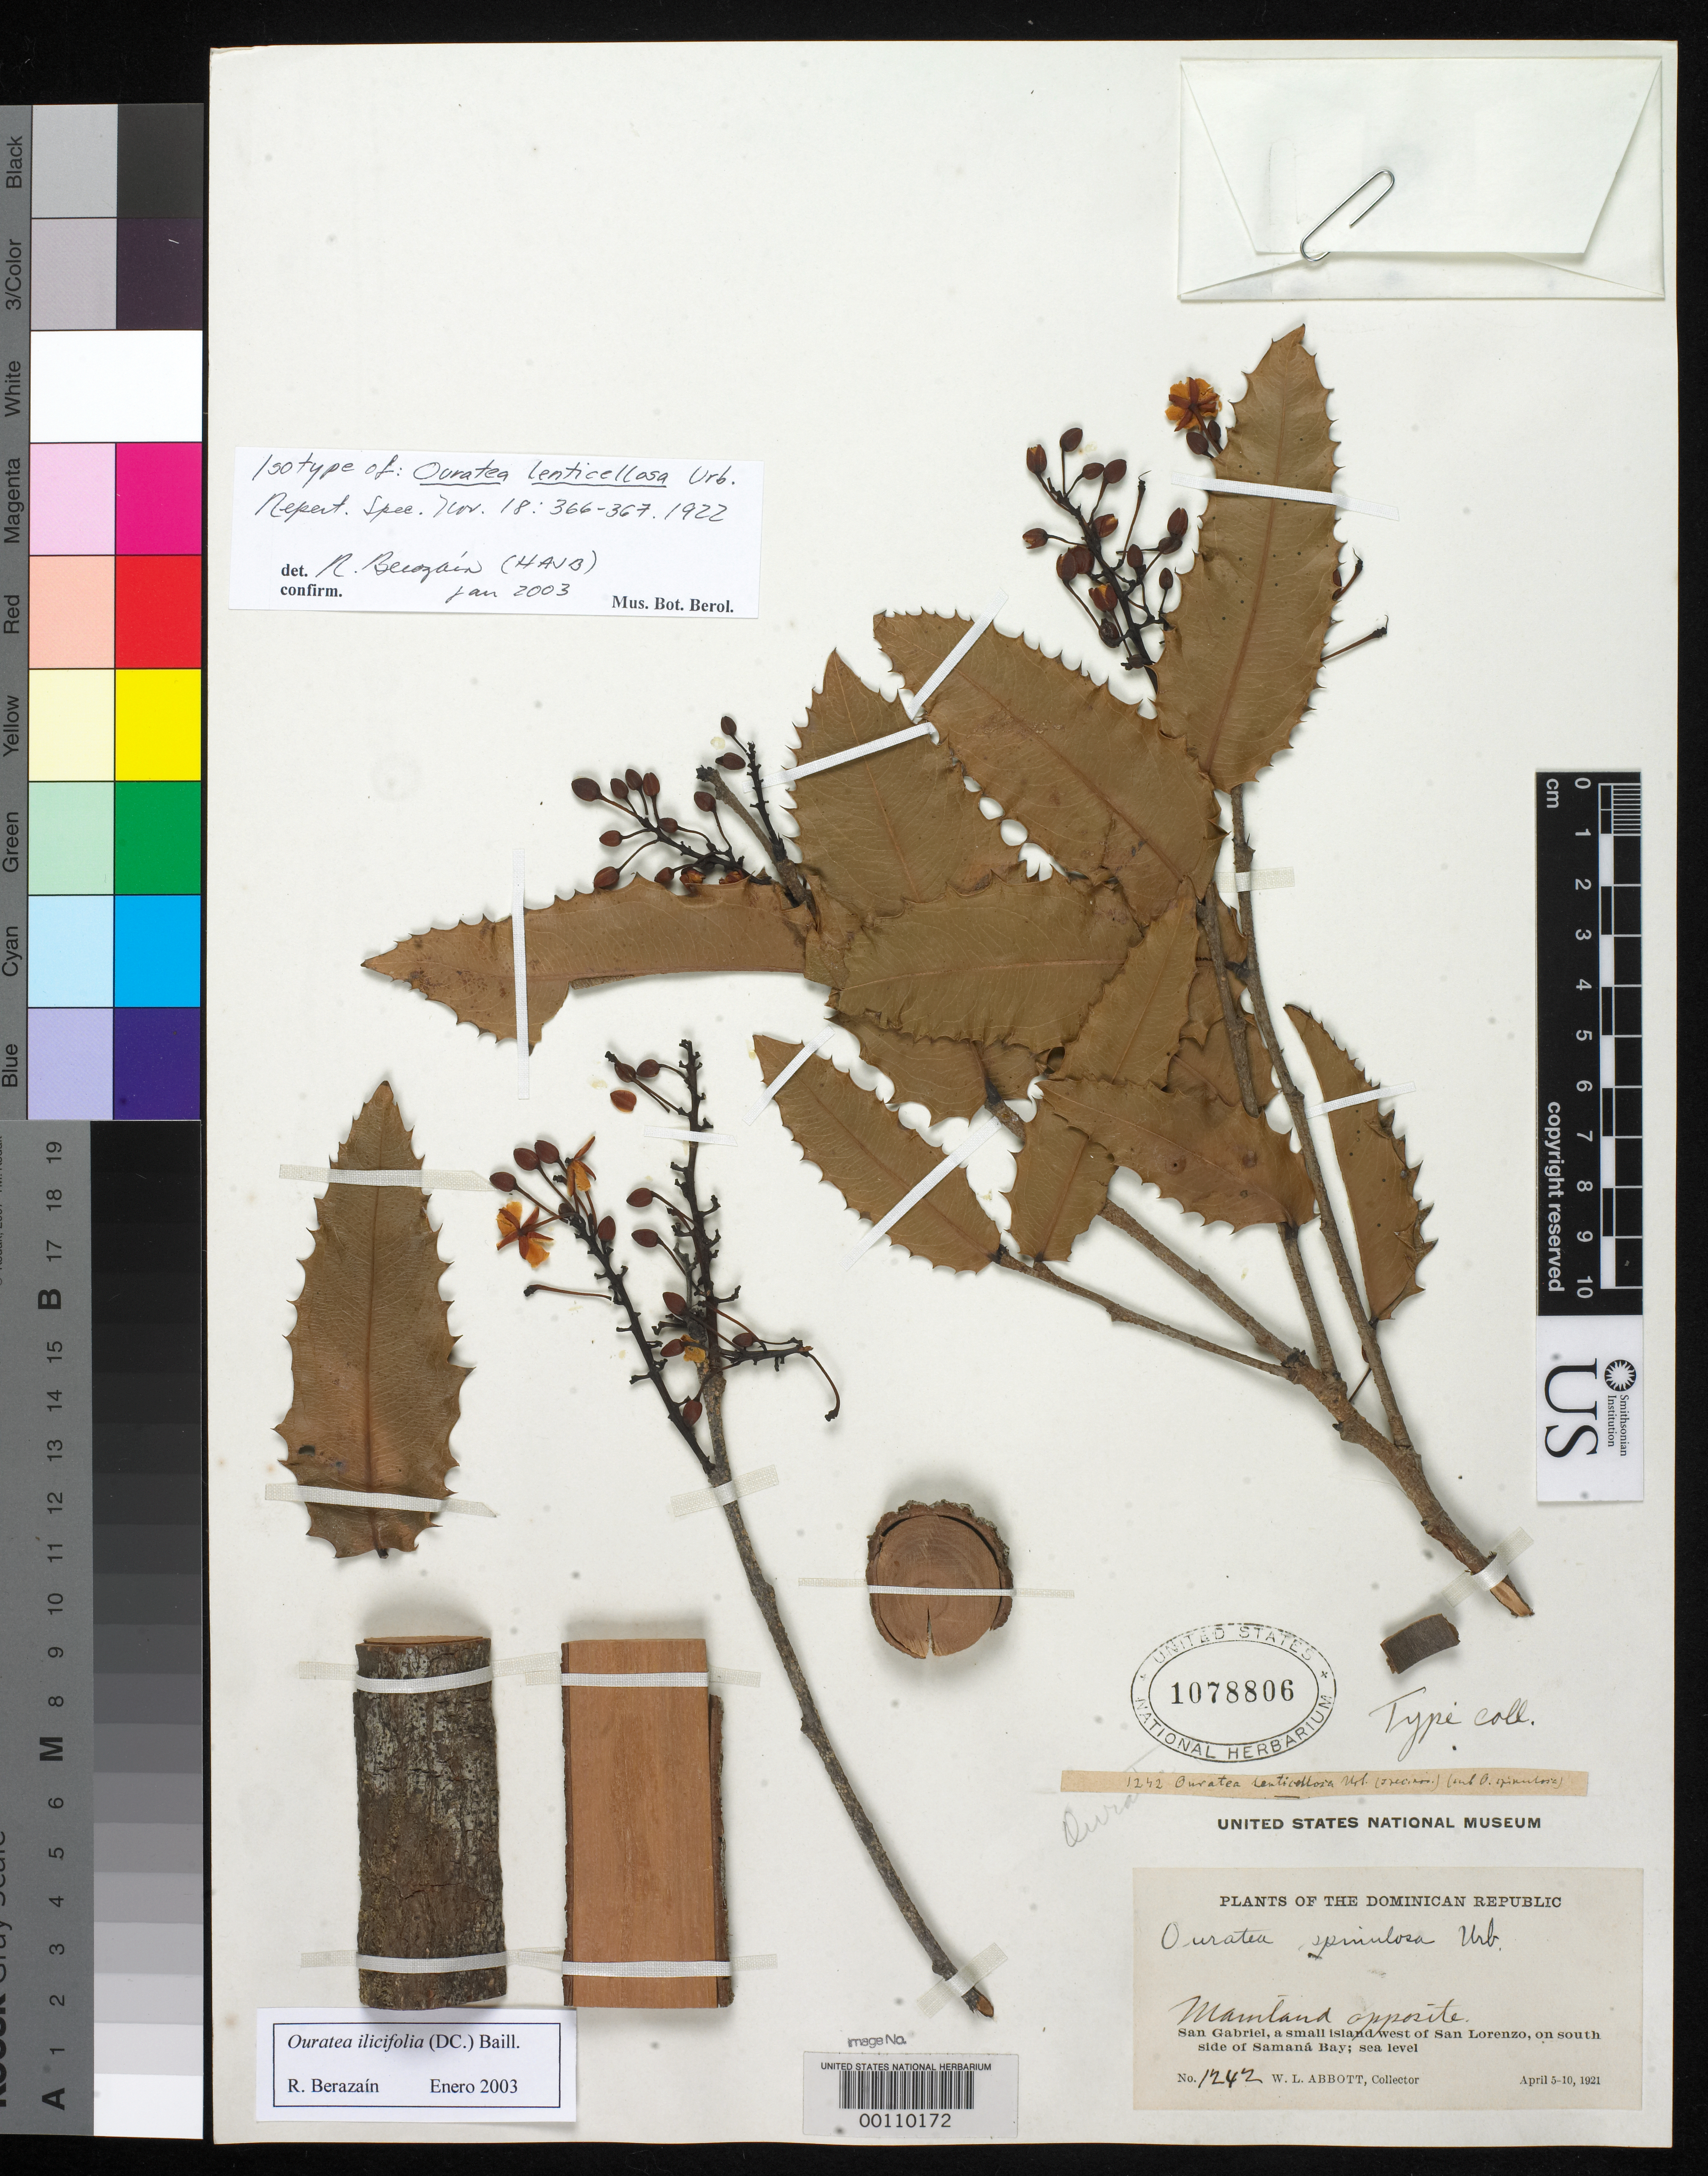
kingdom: Plantae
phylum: Tracheophyta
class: Magnoliopsida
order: Malpighiales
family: Ochnaceae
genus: Ouratea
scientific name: Ouratea lenticellosa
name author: Urb.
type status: Isotype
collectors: W. L. Abbott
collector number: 1242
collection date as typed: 05 Apr 1921 to 10 Apr 1921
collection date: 1921-04-05/1921-04-10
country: Dominican Republic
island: Hispaniola Island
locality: Near San Lorenzo.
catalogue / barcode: US 1078806